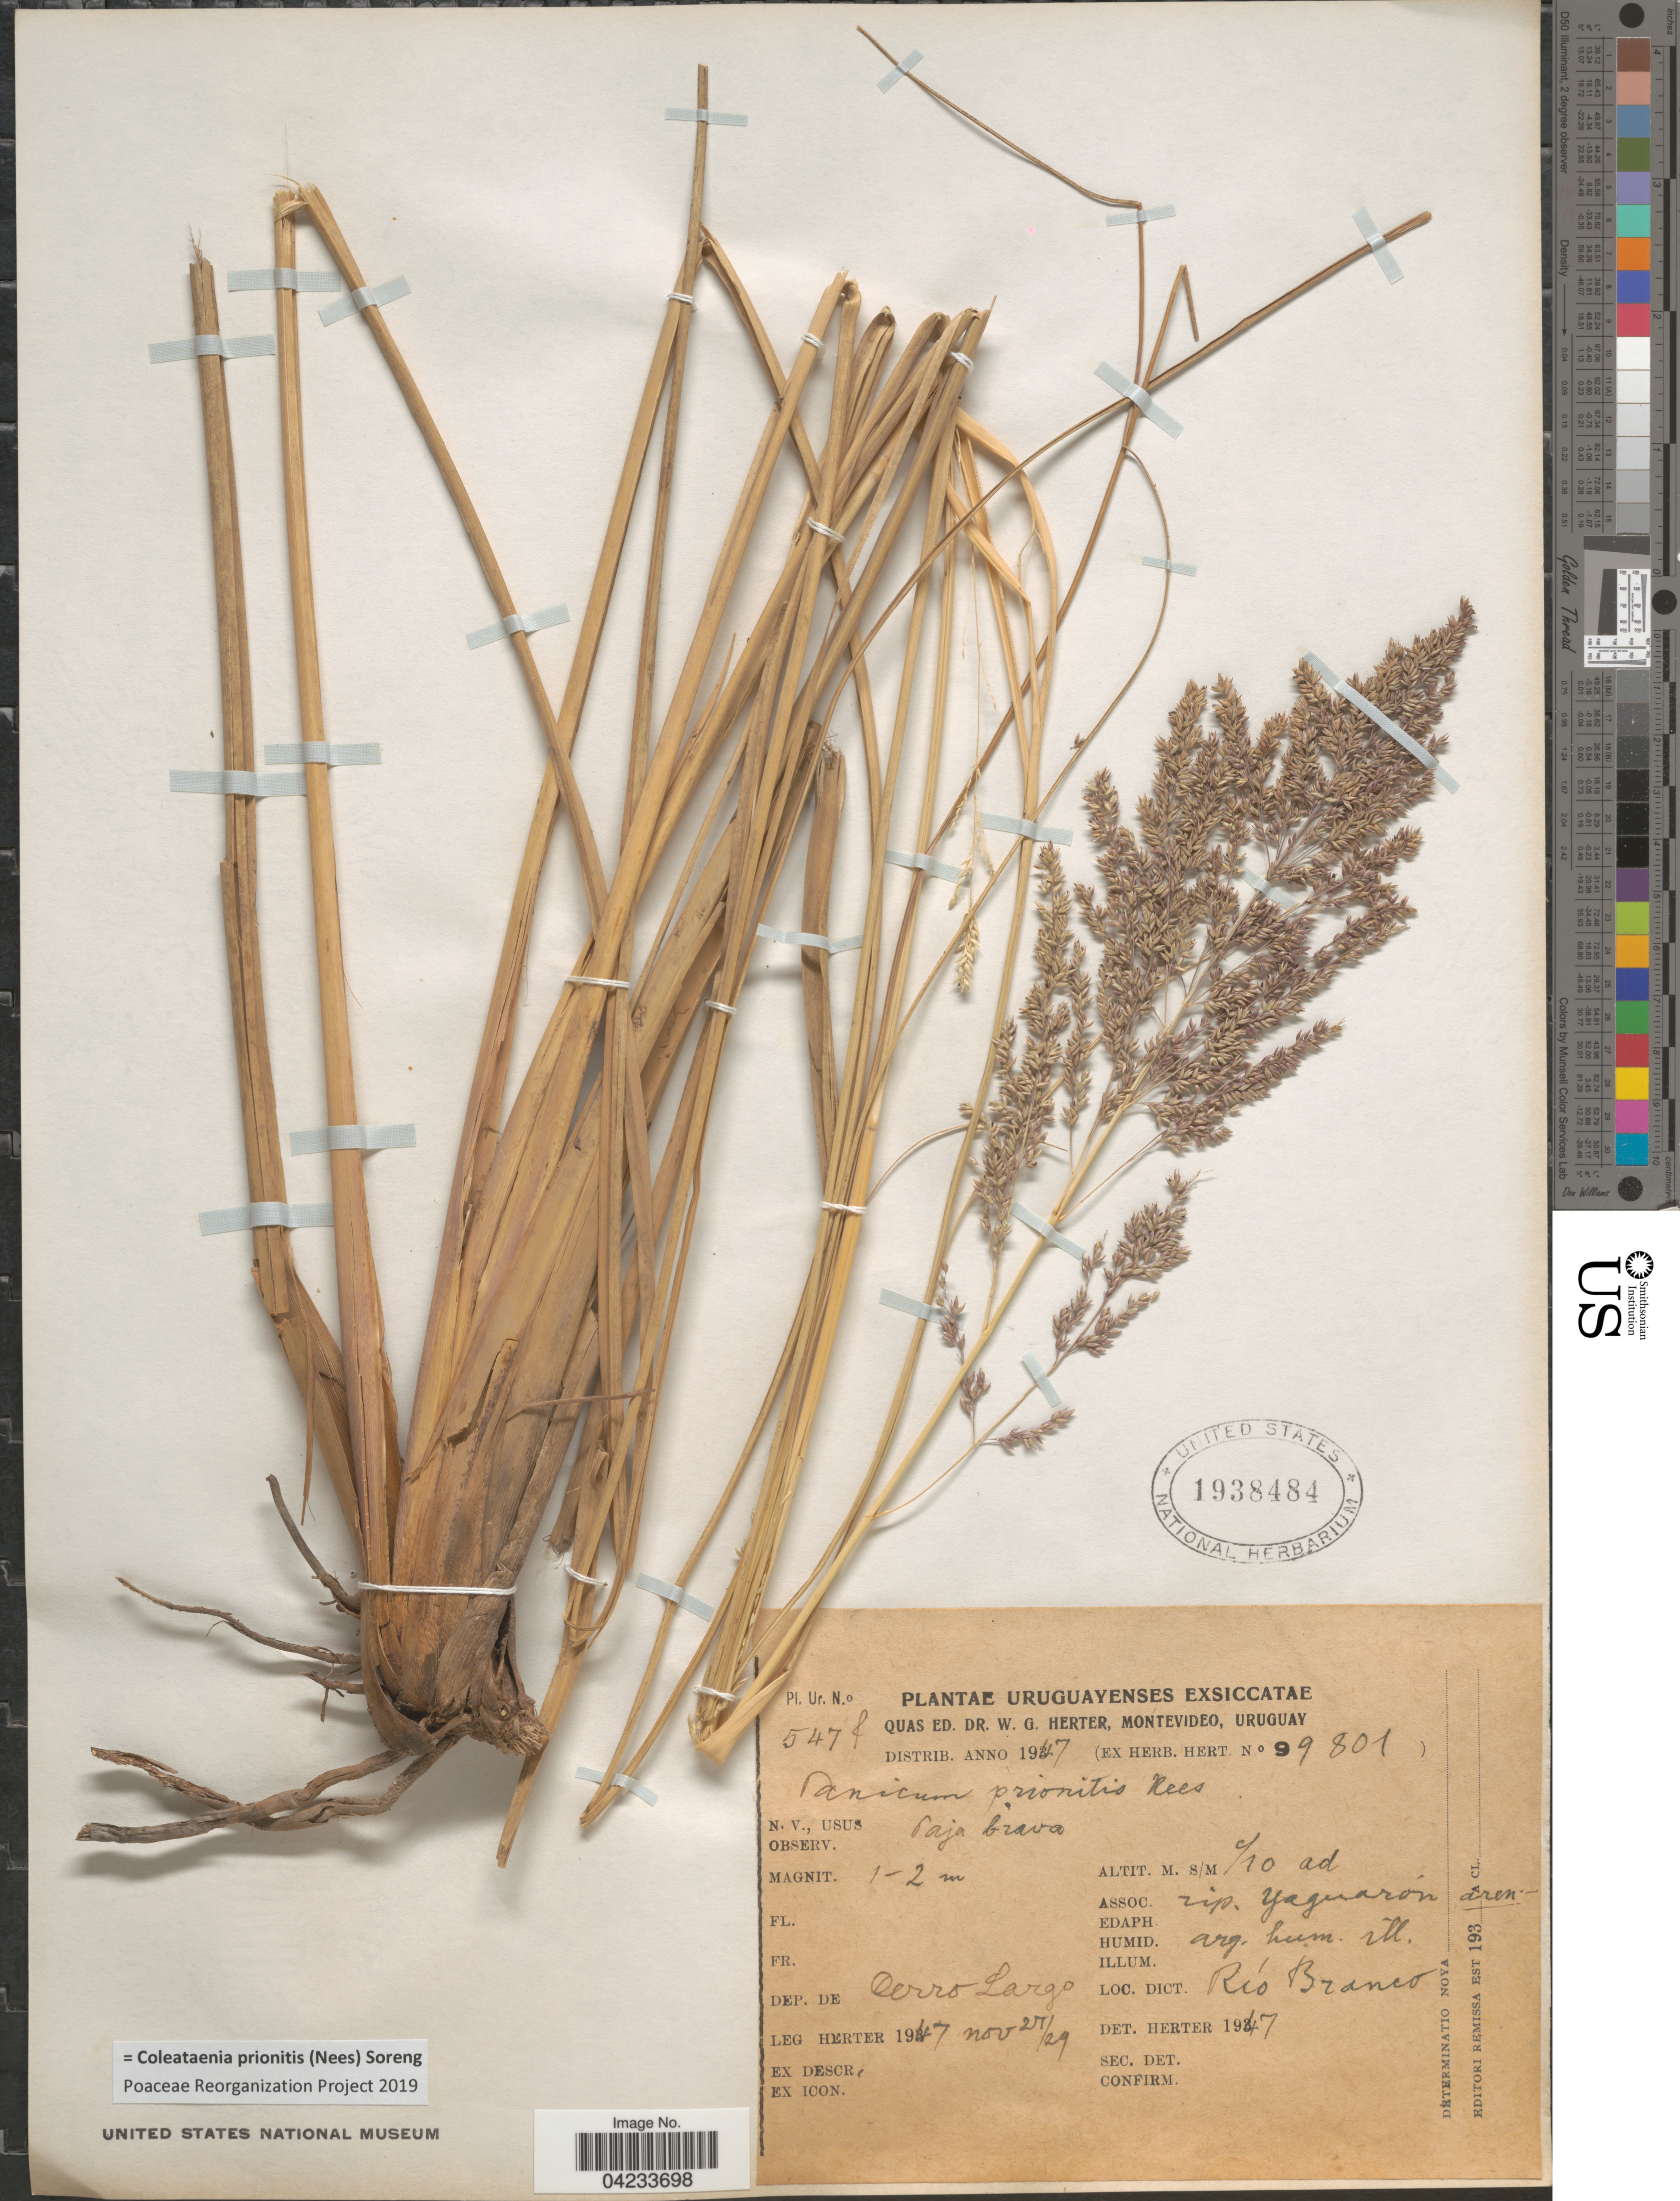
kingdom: Plantae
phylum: Tracheophyta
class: Liliopsida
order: Poales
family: Poaceae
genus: Coleataenia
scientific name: Coleataenia prionitis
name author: (Nees) Soreng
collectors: W. G. Herter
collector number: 547f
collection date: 1947-11-27/1947-11-29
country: Uruguay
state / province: Montevideo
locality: Dep. de Cerro Largo. Dict. Río Branco.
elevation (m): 10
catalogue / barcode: US 1938484